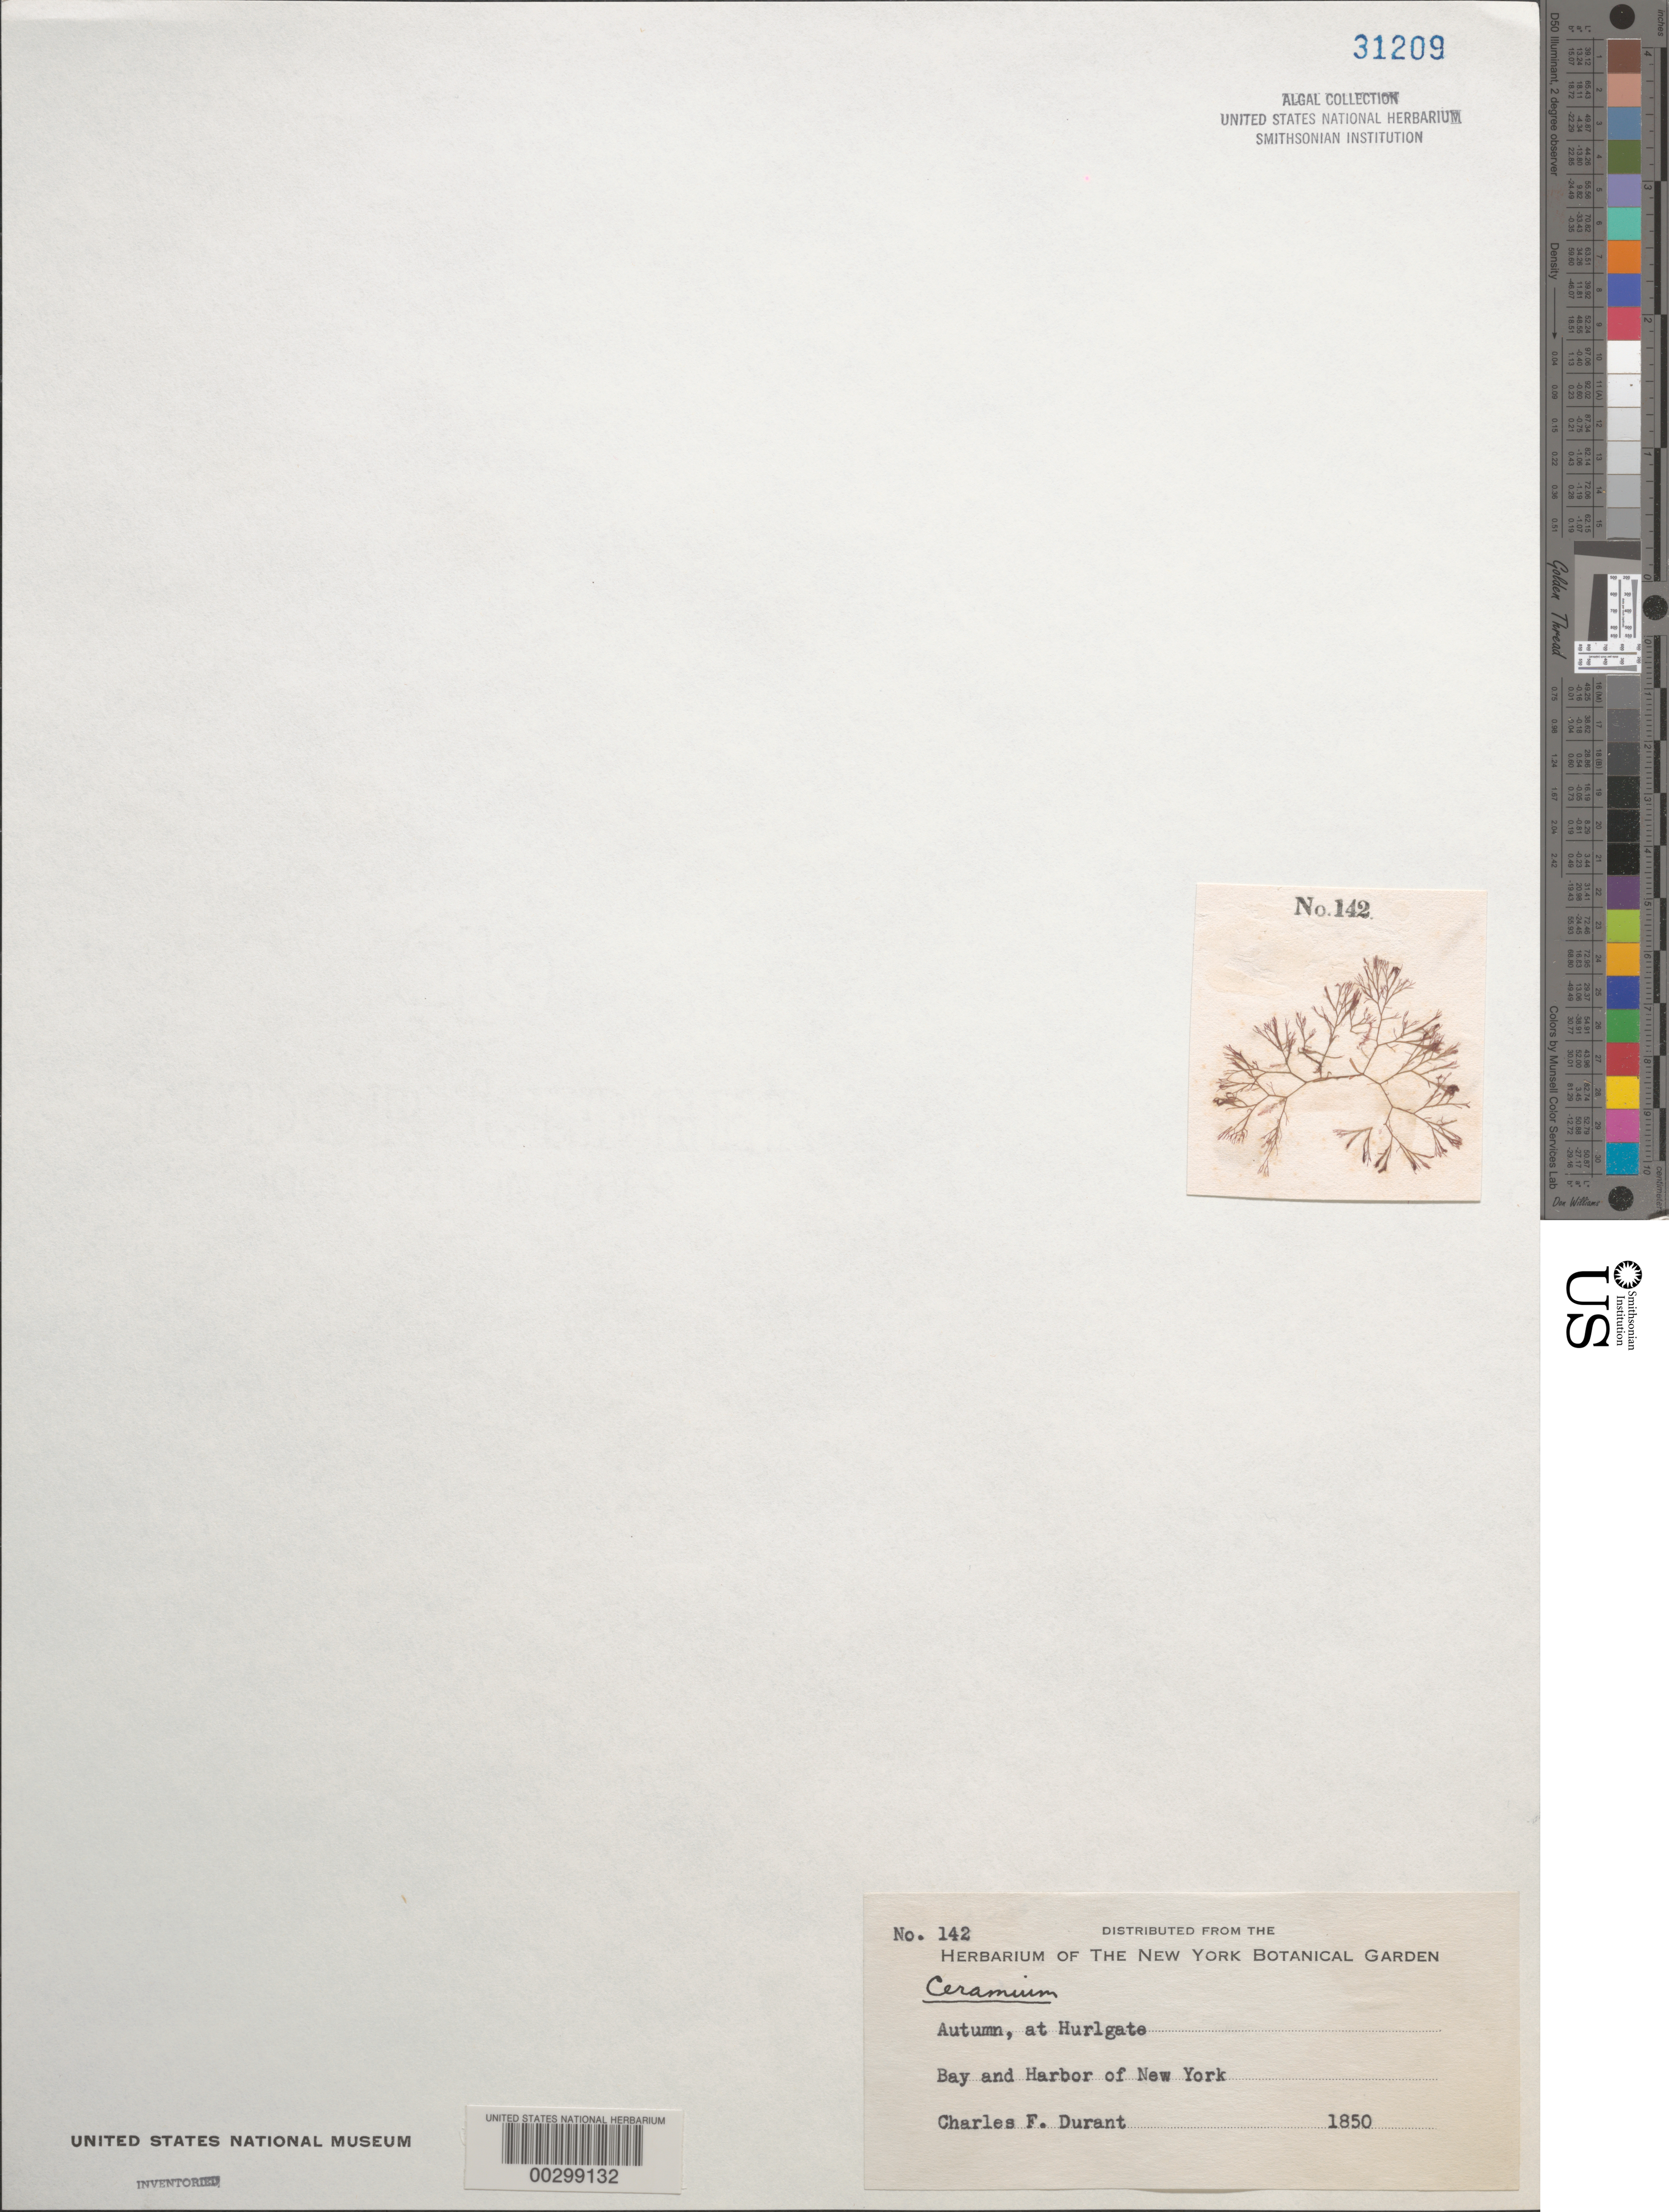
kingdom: Plantae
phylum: Rhodophyta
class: Florideophyceae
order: Ceramiales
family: Ceramiaceae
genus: Ceramium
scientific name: Ceramium sp.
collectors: C. Durant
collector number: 142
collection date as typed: Fal 1850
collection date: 1850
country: United States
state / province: New York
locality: Hurlgate, New York Bay and New York Harbor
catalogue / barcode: US 31209